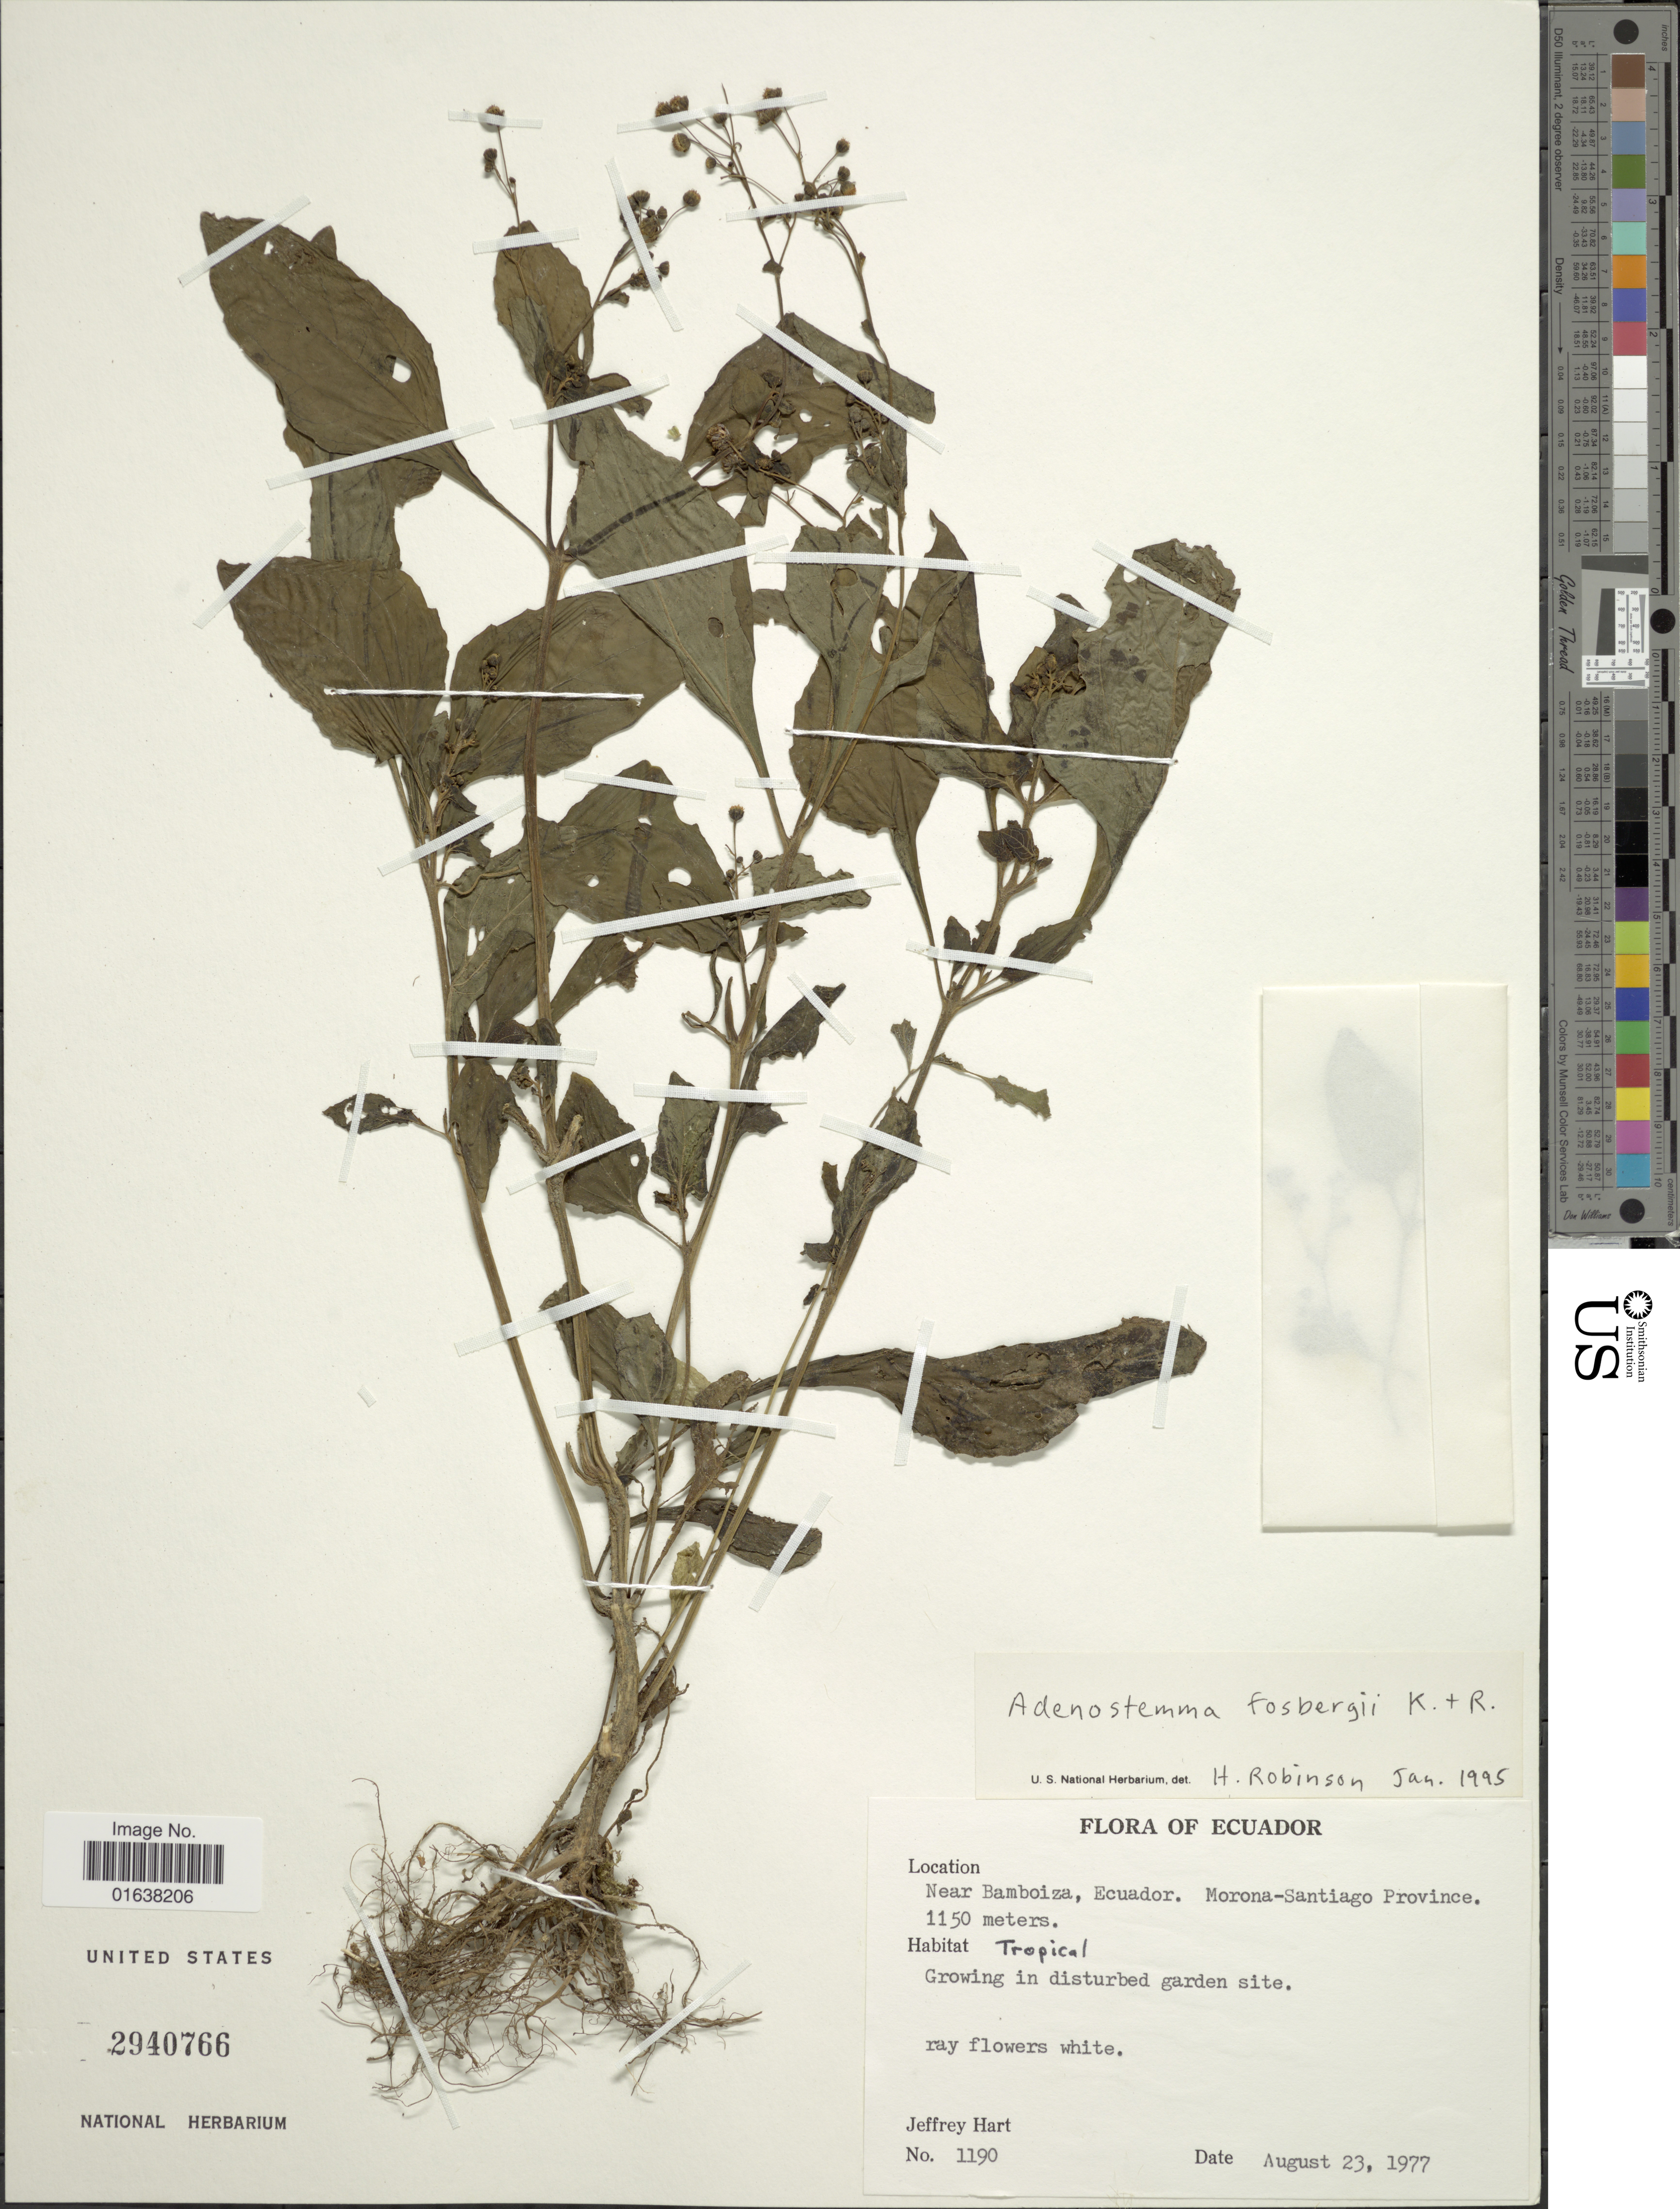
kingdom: Plantae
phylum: Tracheophyta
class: Magnoliopsida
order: Asterales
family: Asteraceae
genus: Adenostemma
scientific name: Adenostemma fosbergii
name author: R.M. King & H. Rob.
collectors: J. A. Hart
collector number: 1190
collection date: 1977-08-23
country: Ecuador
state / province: Morona-Santiago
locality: Near Bamboiza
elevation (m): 1150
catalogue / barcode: US 2940766